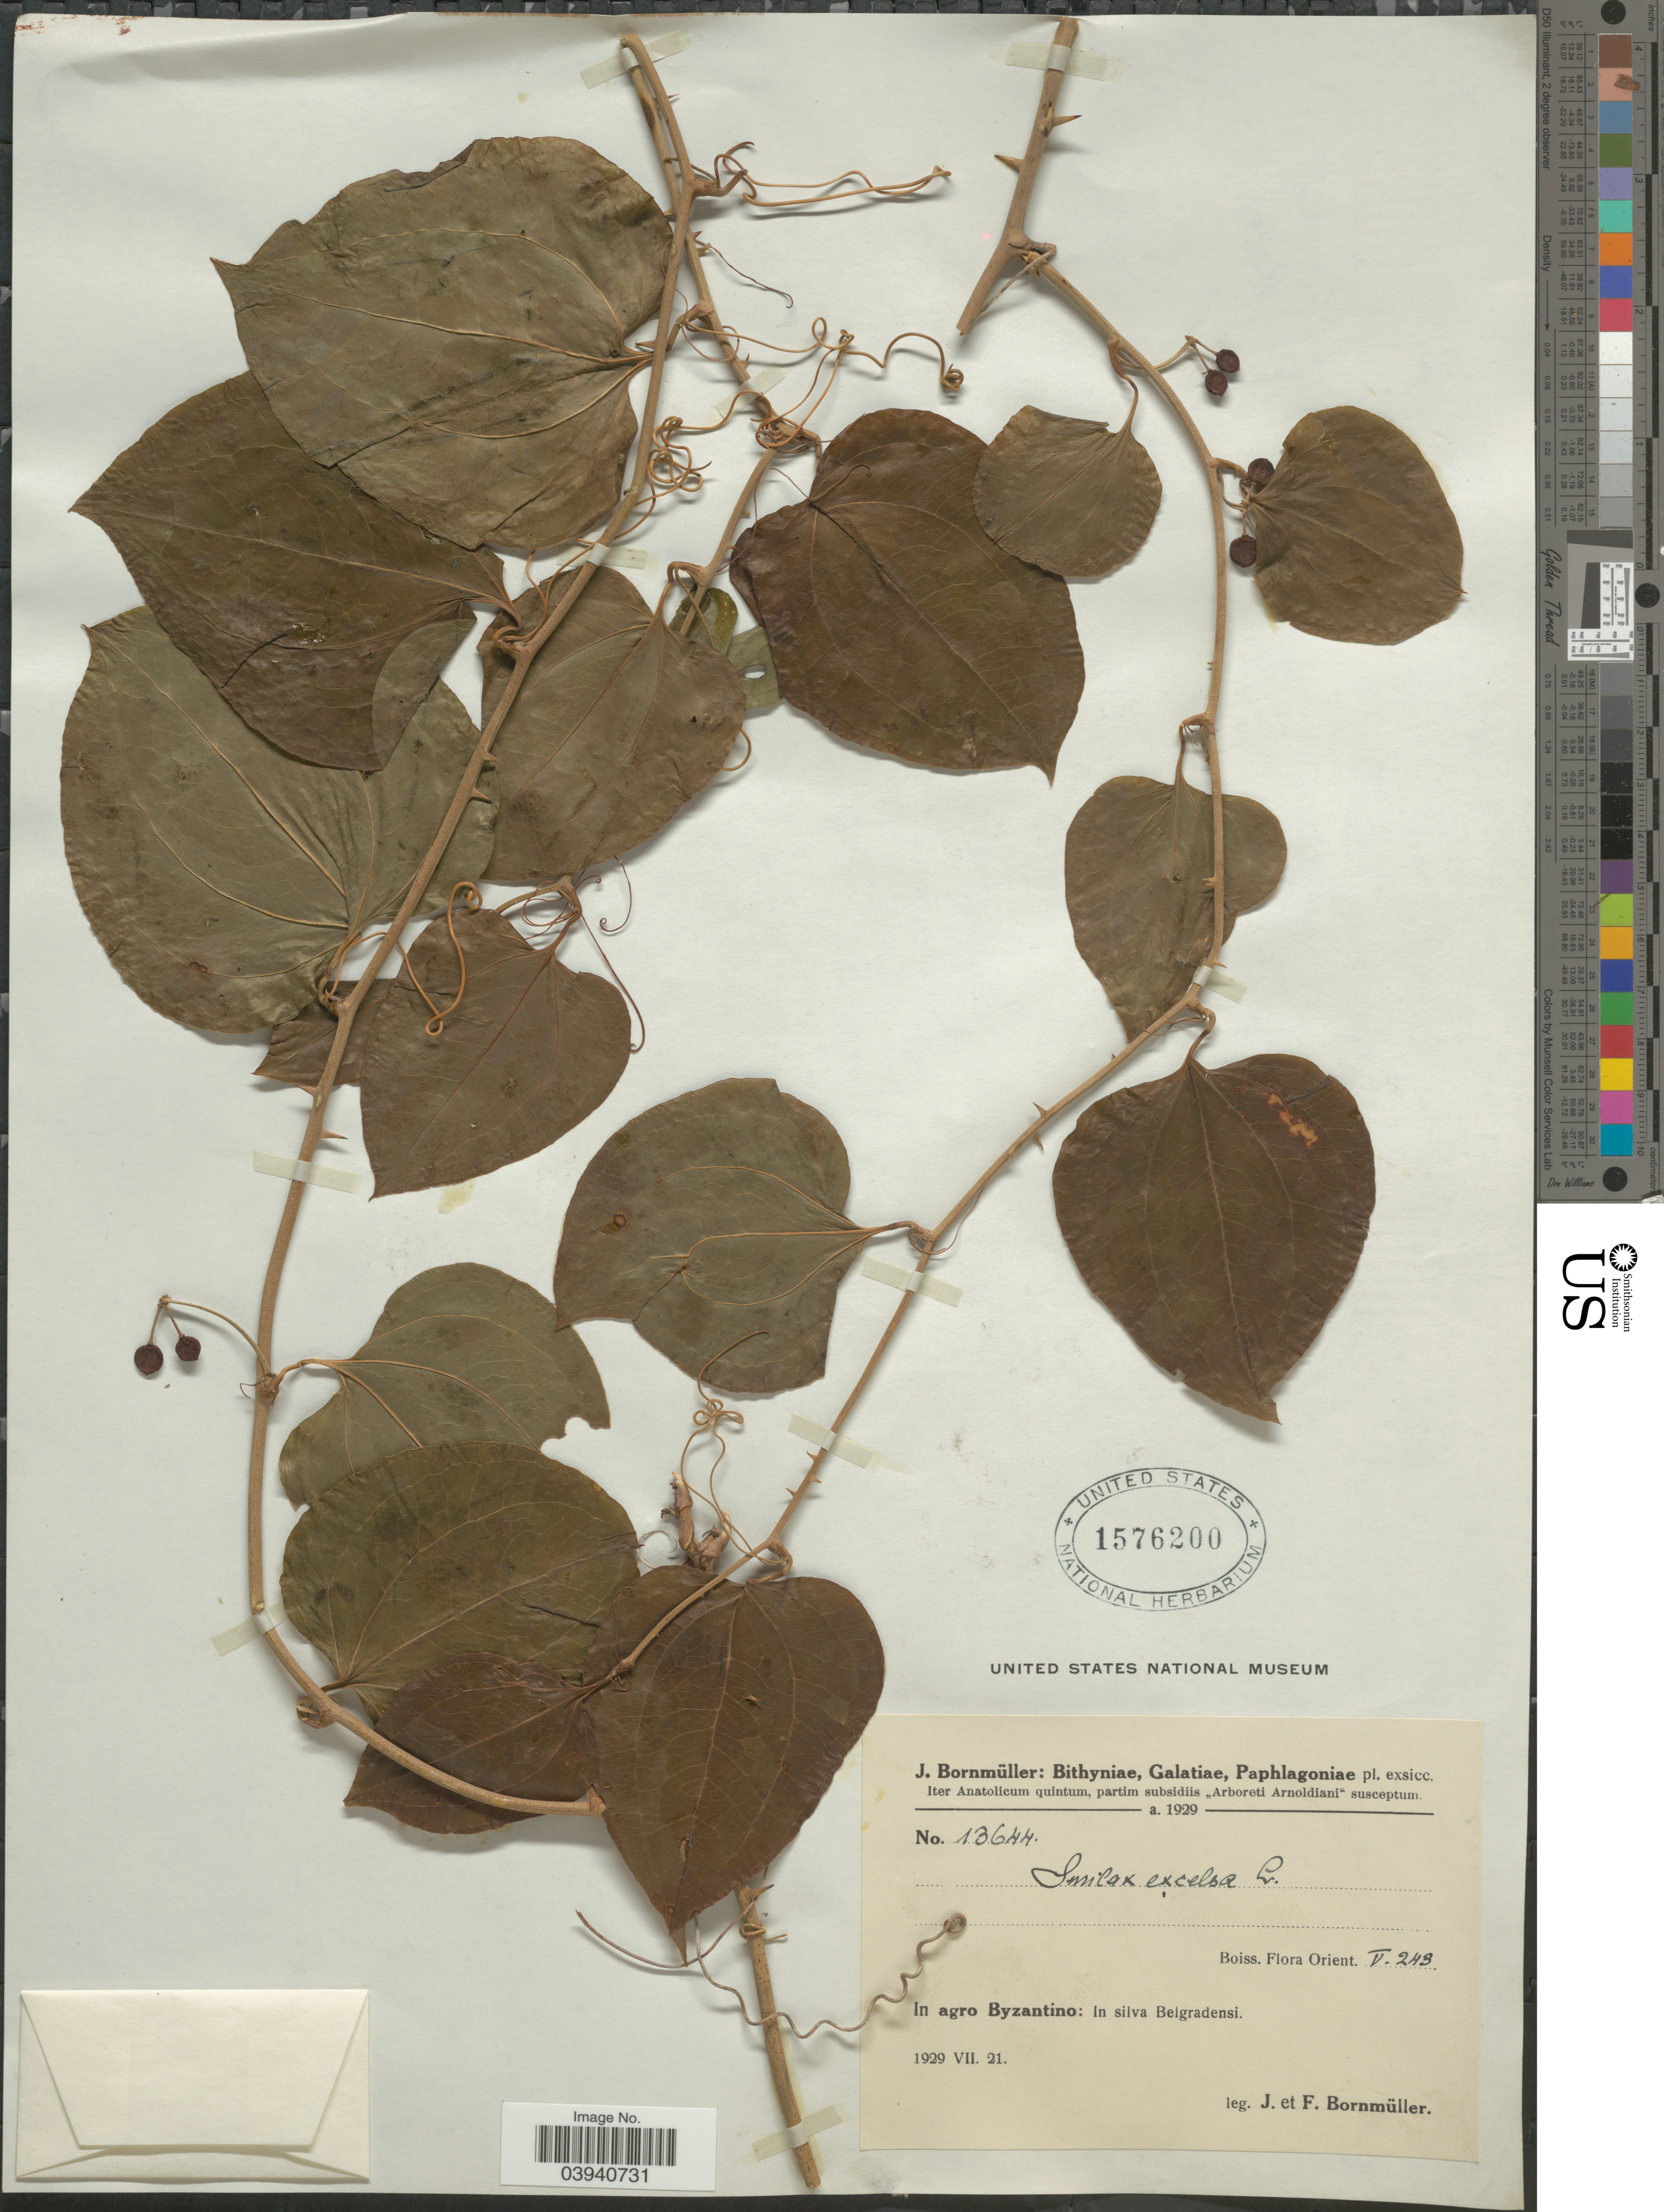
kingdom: Plantae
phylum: Tracheophyta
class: Liliopsida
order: Liliales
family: Smilacaceae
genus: Smilax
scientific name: Smilax excelsa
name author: L.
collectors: J. Bornmüller & F. Bornmüller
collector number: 13644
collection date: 1929-07-21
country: Serbia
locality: In agro Byzantino: In silva Belgradensi.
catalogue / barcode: US 1576200